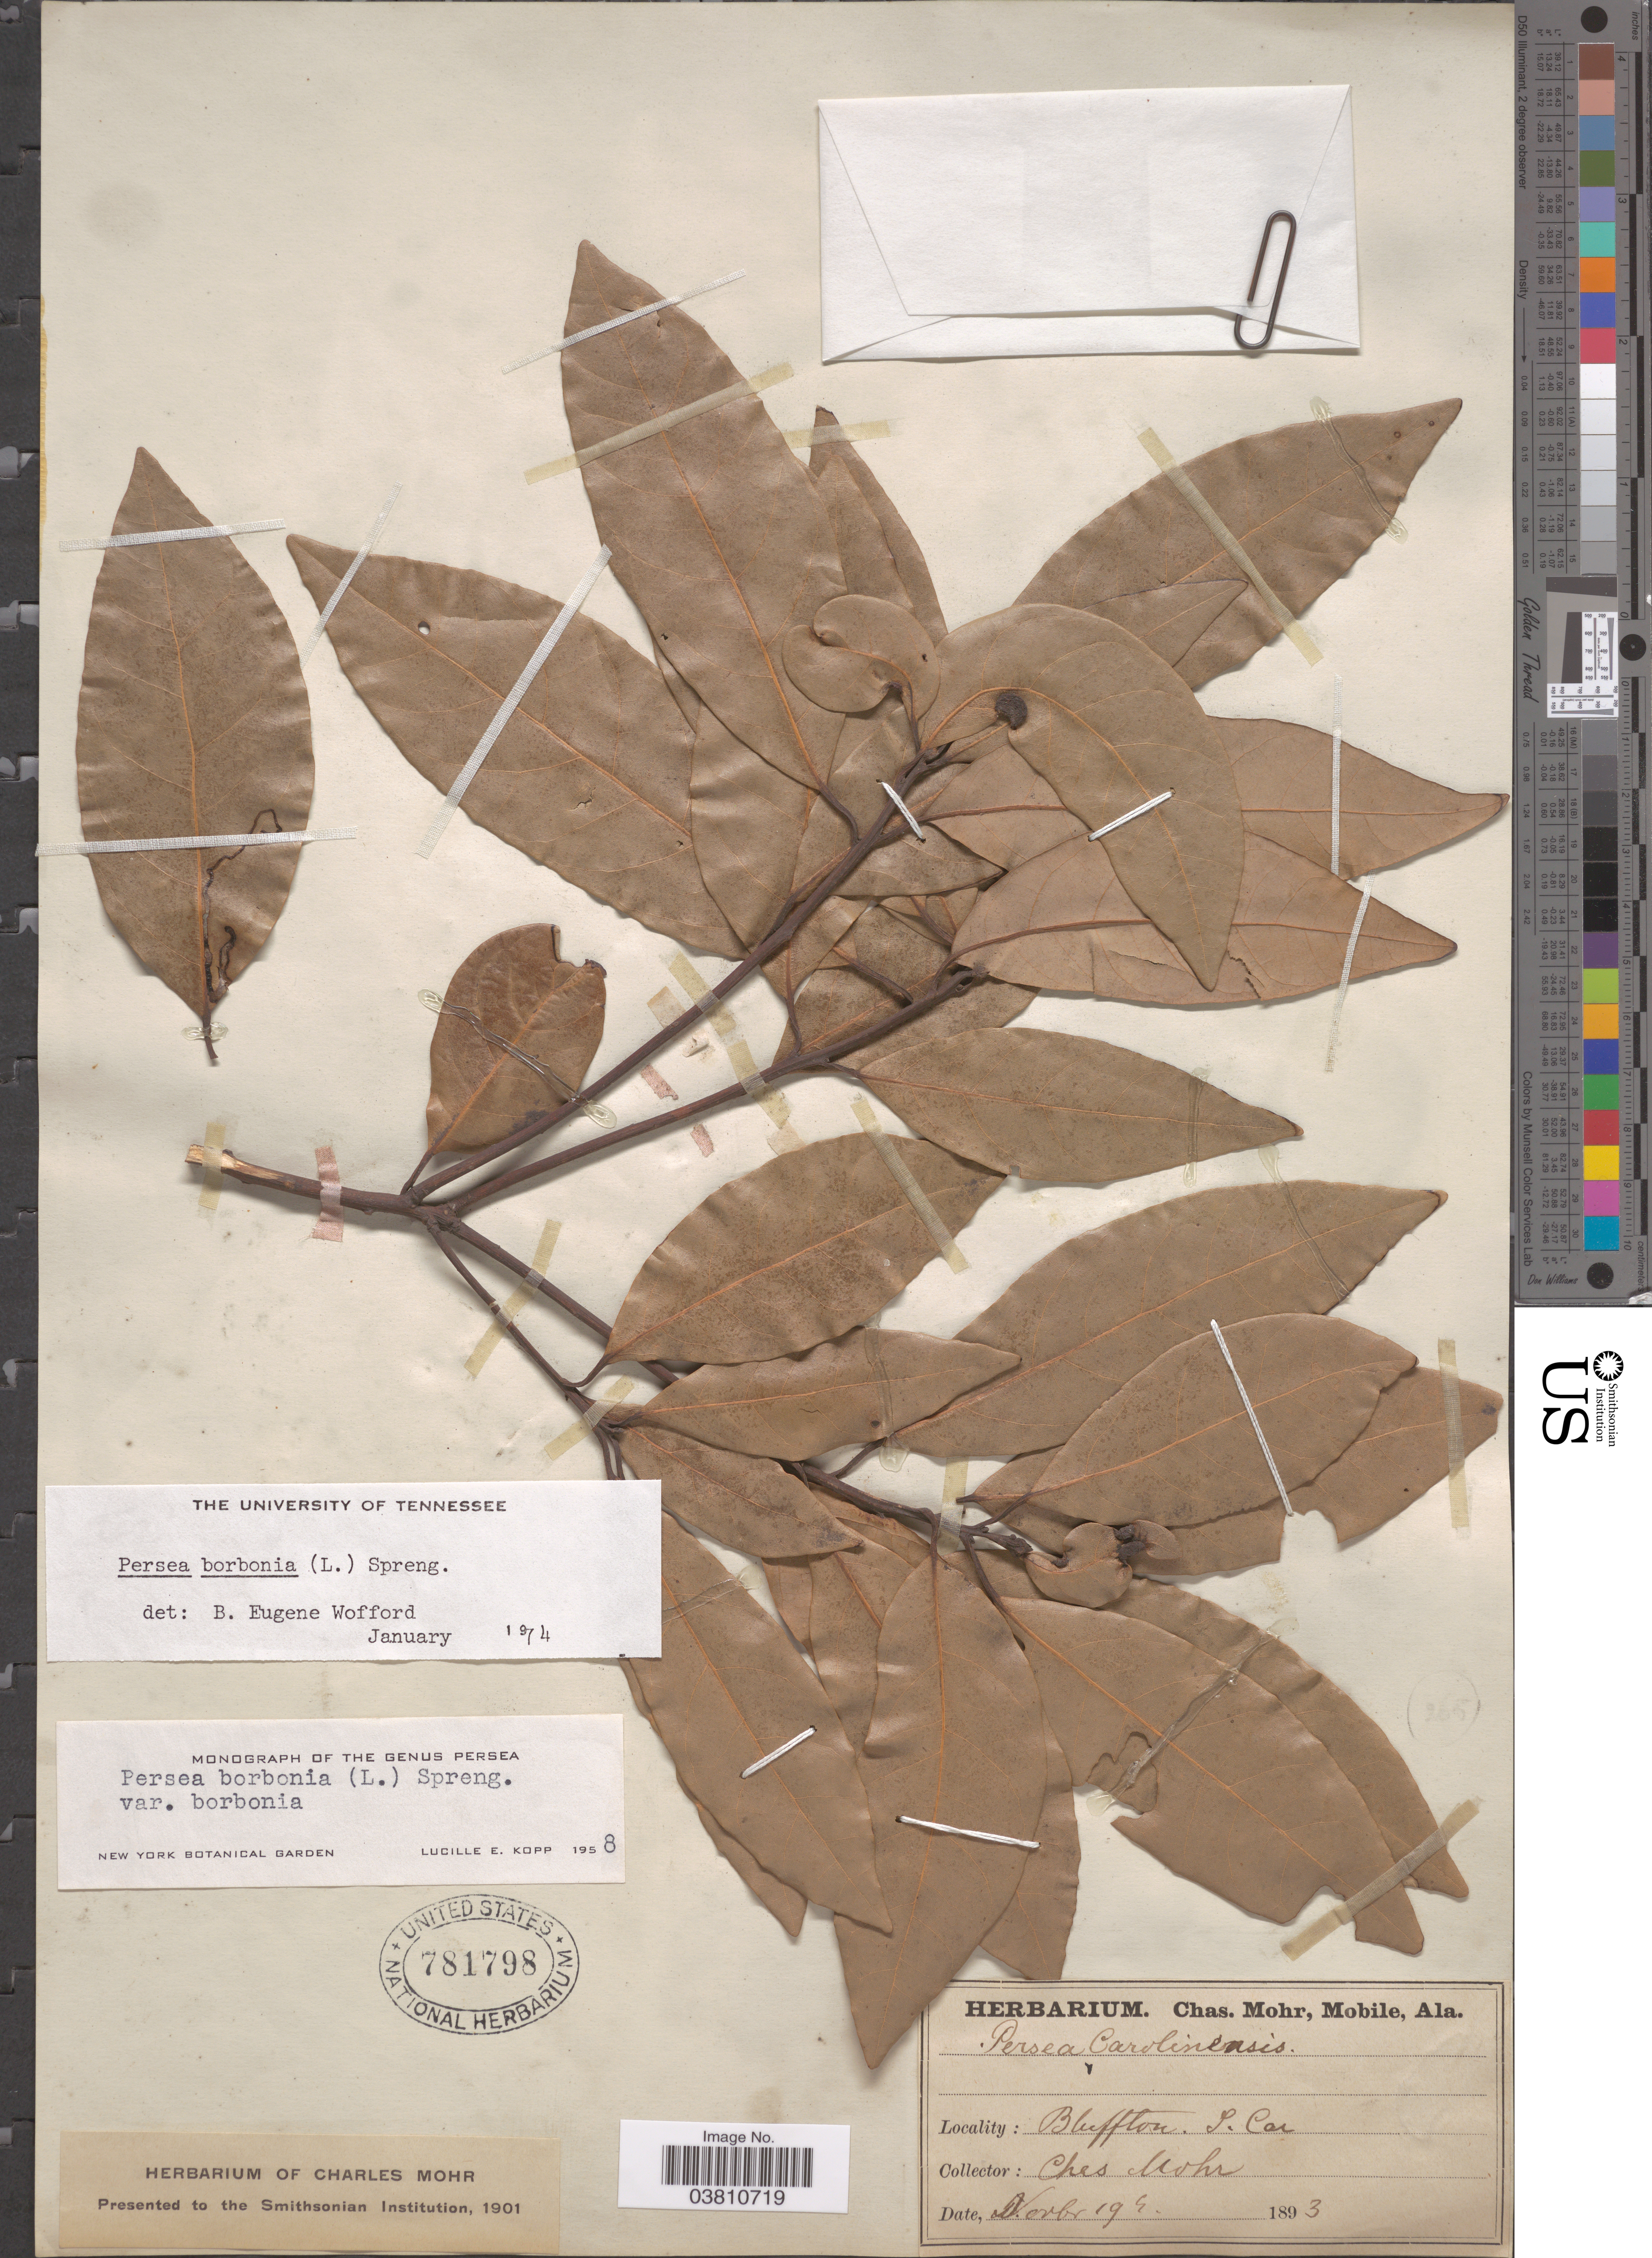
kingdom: Plantae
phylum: Tracheophyta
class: Magnoliopsida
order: Laurales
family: Lauraceae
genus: Persea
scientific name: Persea borbonia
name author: (L.) Spreng.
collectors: Mohr, C. T. (herbarium)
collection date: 1893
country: United States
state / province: South Carolina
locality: Bluffton.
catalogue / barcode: US 781798